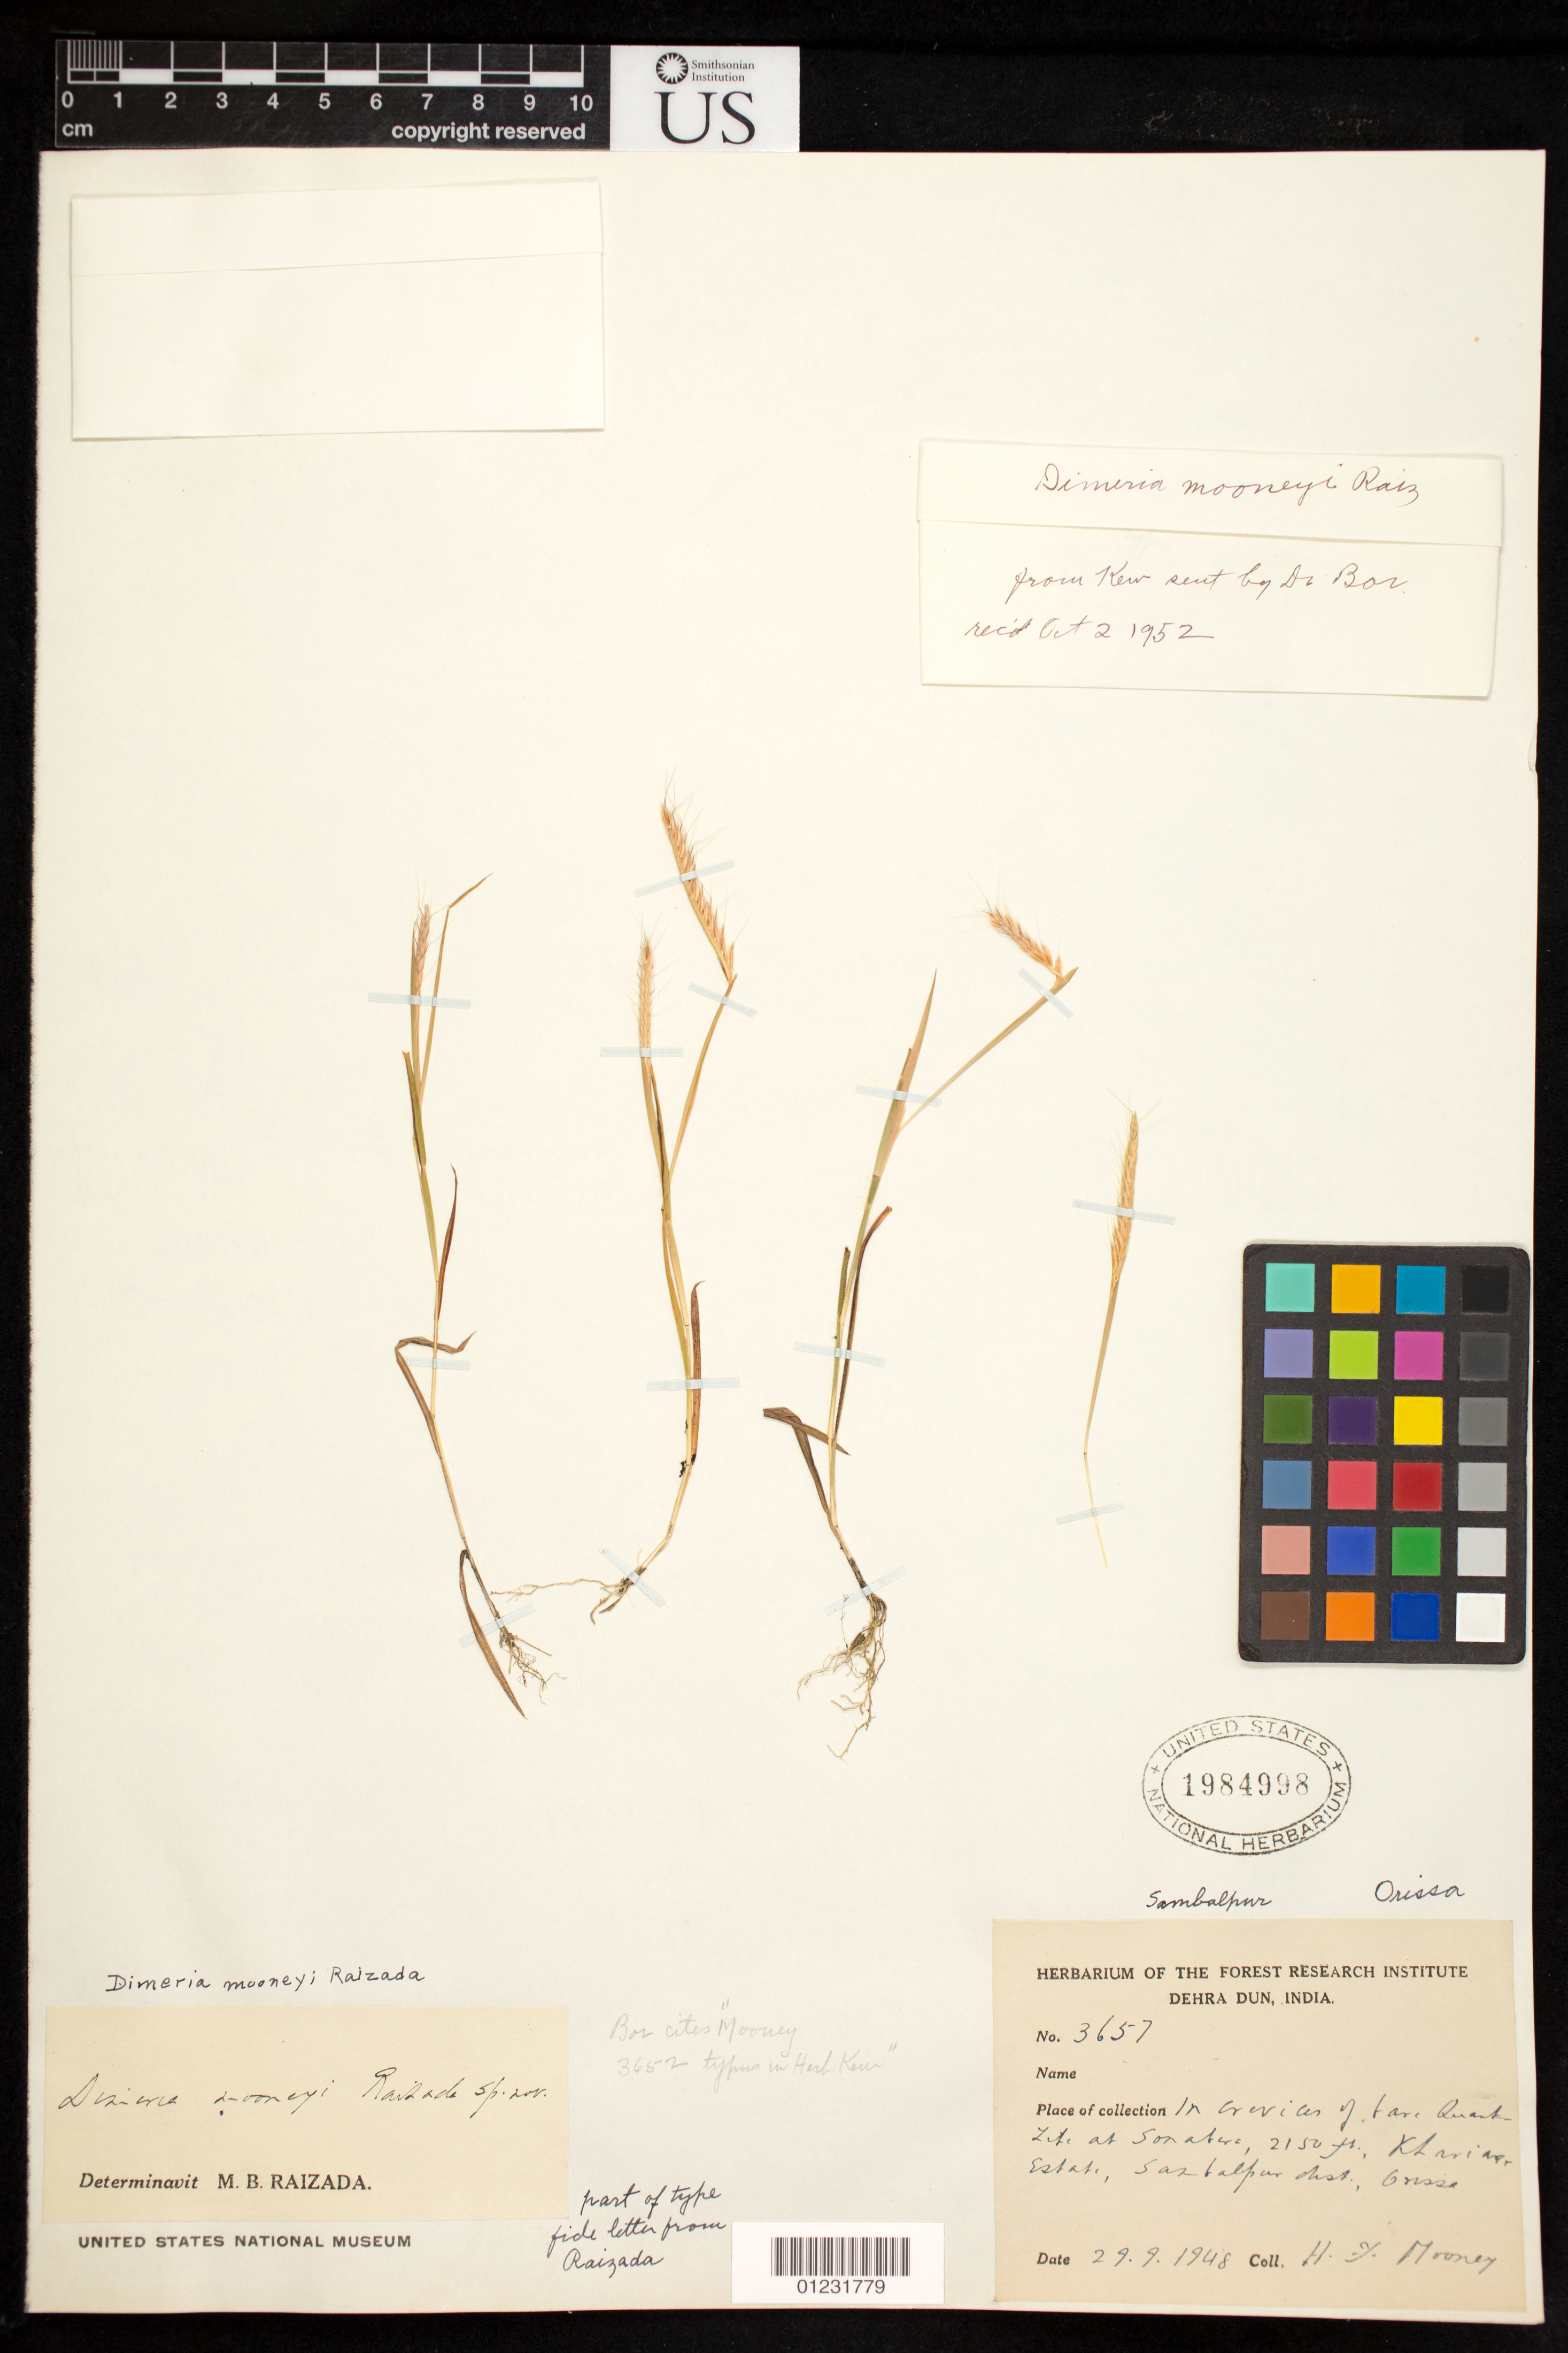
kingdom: Plantae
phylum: Tracheophyta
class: Liliopsida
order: Poales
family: Poaceae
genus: Dimeria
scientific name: Dimeria mooneyi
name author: Raizada in Mooney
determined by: Raizada, M. B.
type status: Possible Type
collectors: H. Mooney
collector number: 3657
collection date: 1948-09-29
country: India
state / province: Orissa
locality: Sambalpur Distt.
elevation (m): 655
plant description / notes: Annotated (unsigned, undated) "part of type fide letter from Raizada". Certainly original material but dubiously a type; protologue cites Mooney 3652 (K) and type specimen at Kew bears that number.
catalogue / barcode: US 1984998